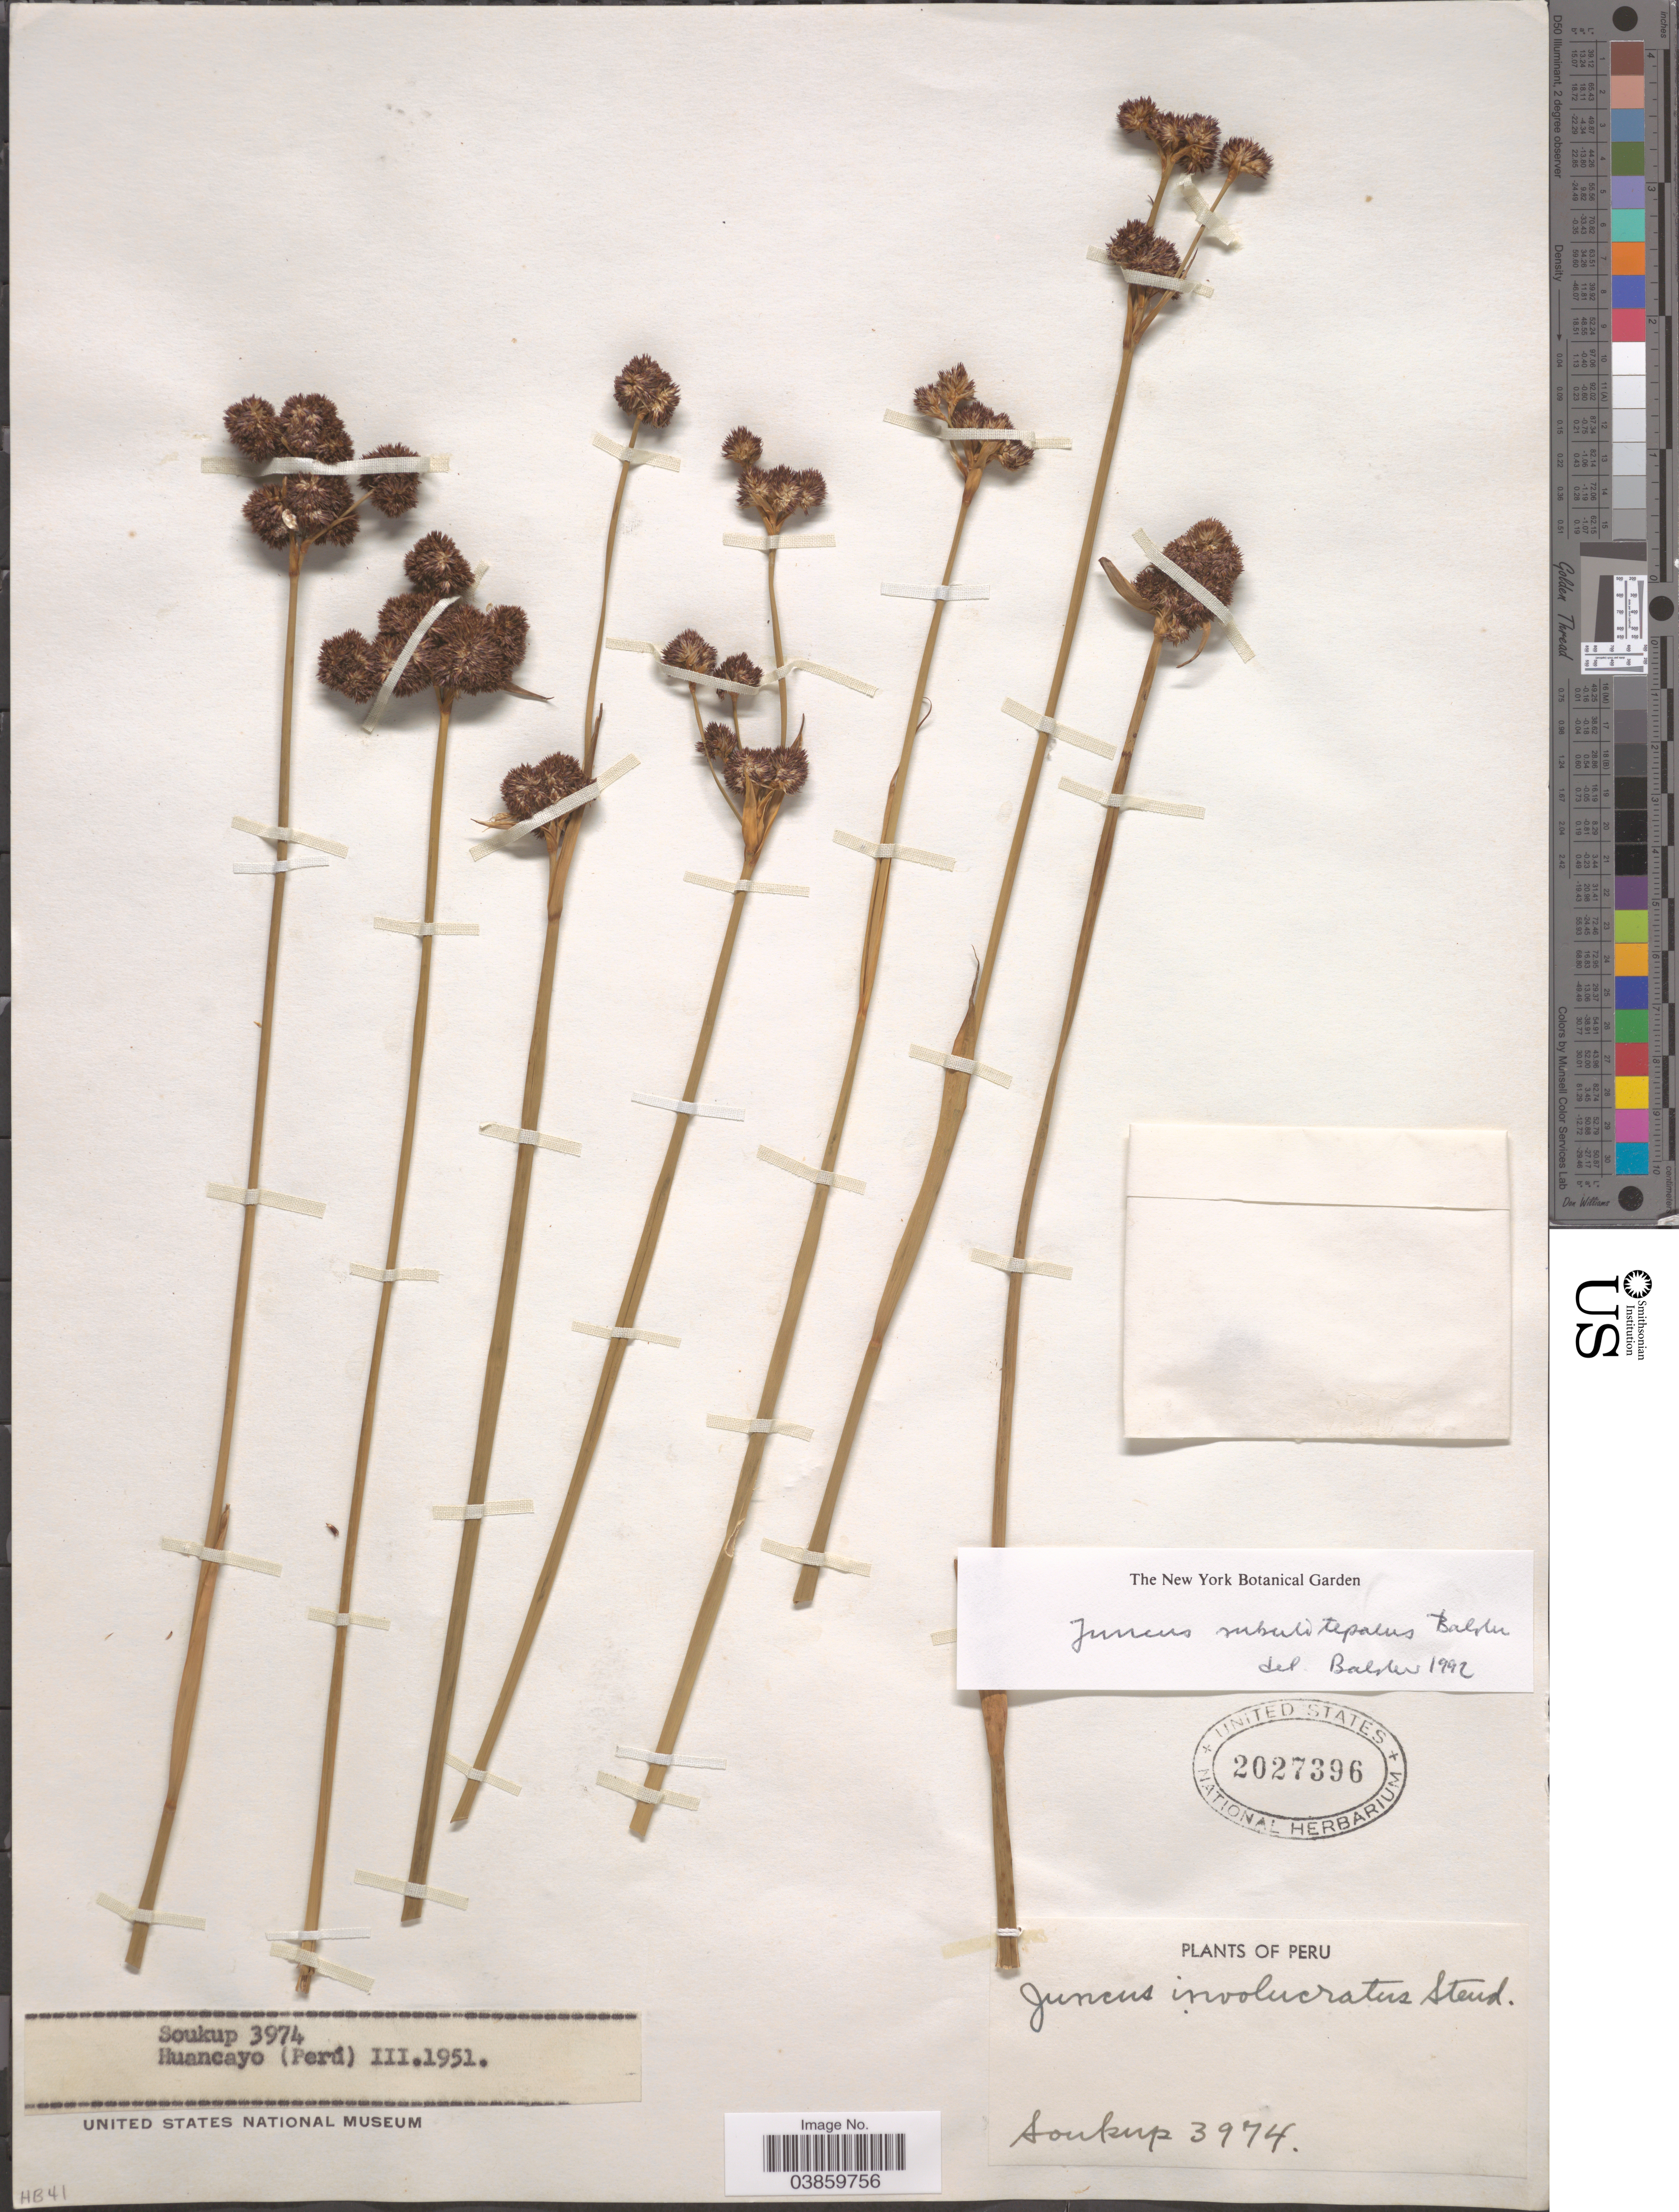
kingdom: Plantae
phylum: Tracheophyta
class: Liliopsida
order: Poales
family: Juncaceae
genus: Juncus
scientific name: Juncus subulitepalus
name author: Balslev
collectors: -- Soukup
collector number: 3974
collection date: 1951-03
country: Peru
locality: Huancayo.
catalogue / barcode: US 2027396